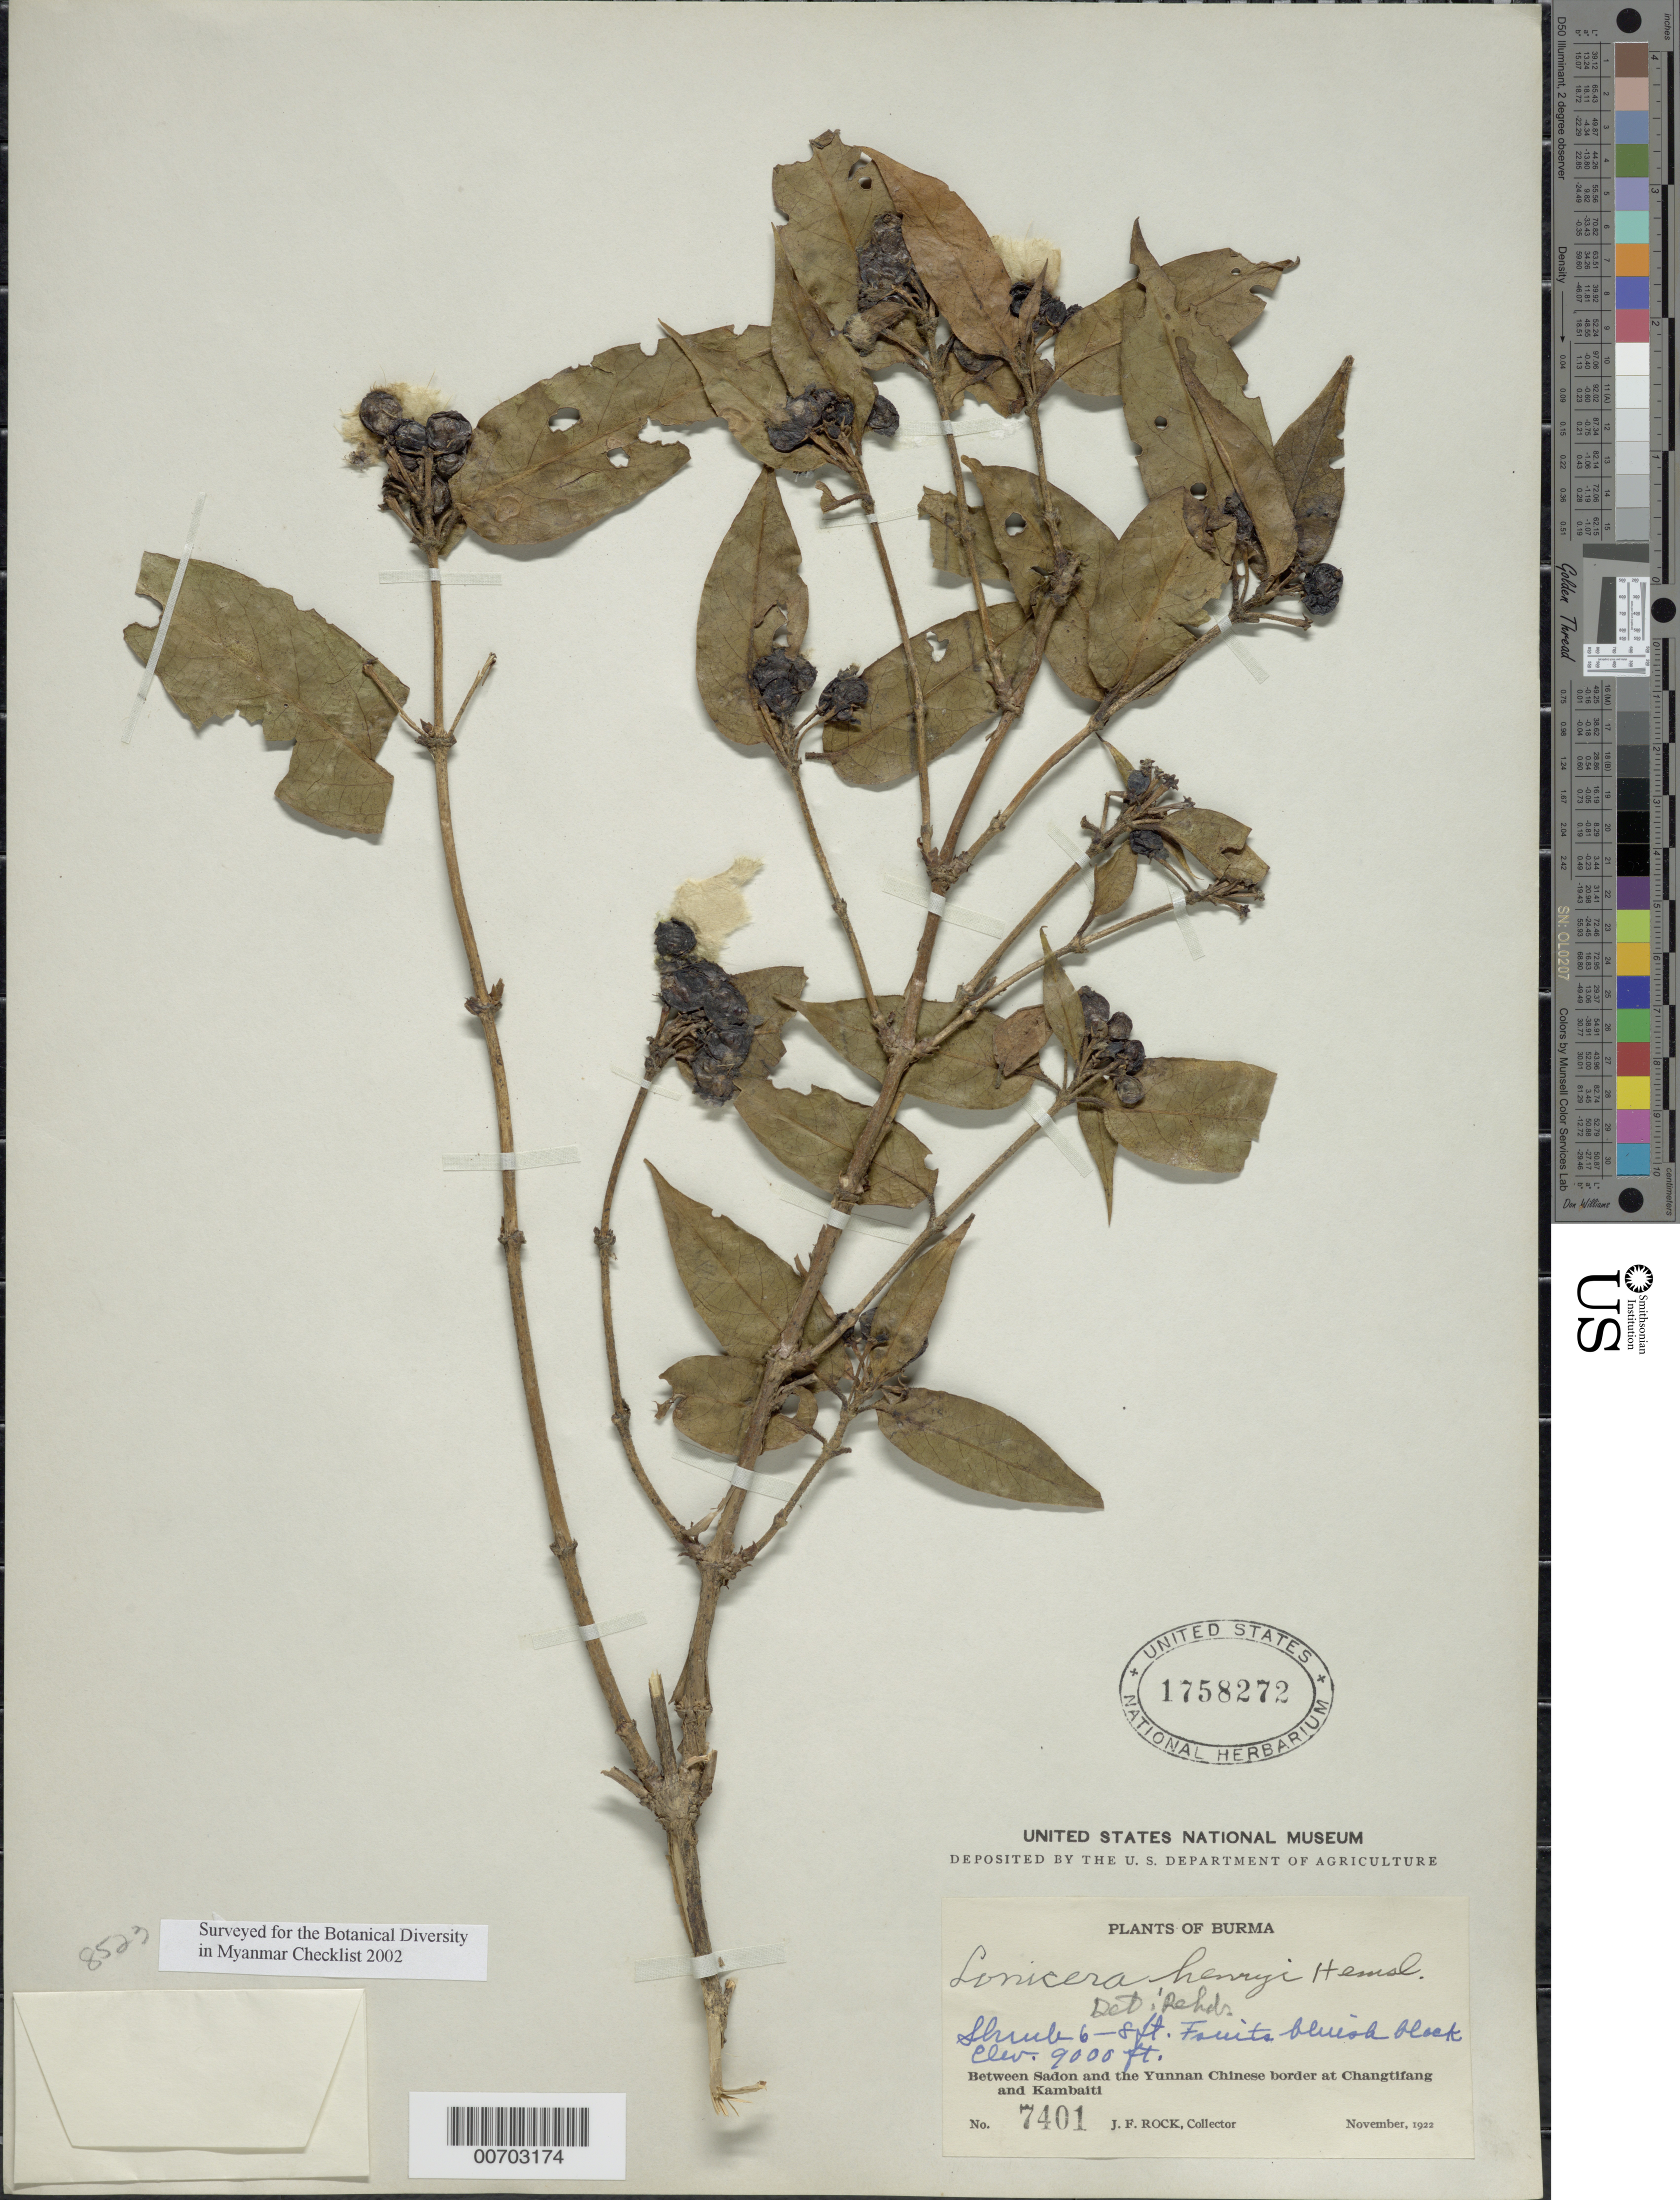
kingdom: Plantae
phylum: Tracheophyta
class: Magnoliopsida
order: Dipsacales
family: Caprifoliaceae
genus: Lonicera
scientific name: Lonicera henryi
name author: Hemsl.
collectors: J. F. Rock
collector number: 7401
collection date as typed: Nov 1922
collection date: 1922-11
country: Myanmar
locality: Betw. Sadon and Yunnan Chinese border at Changtifang and Kambaiti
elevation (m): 2743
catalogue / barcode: US 1758272